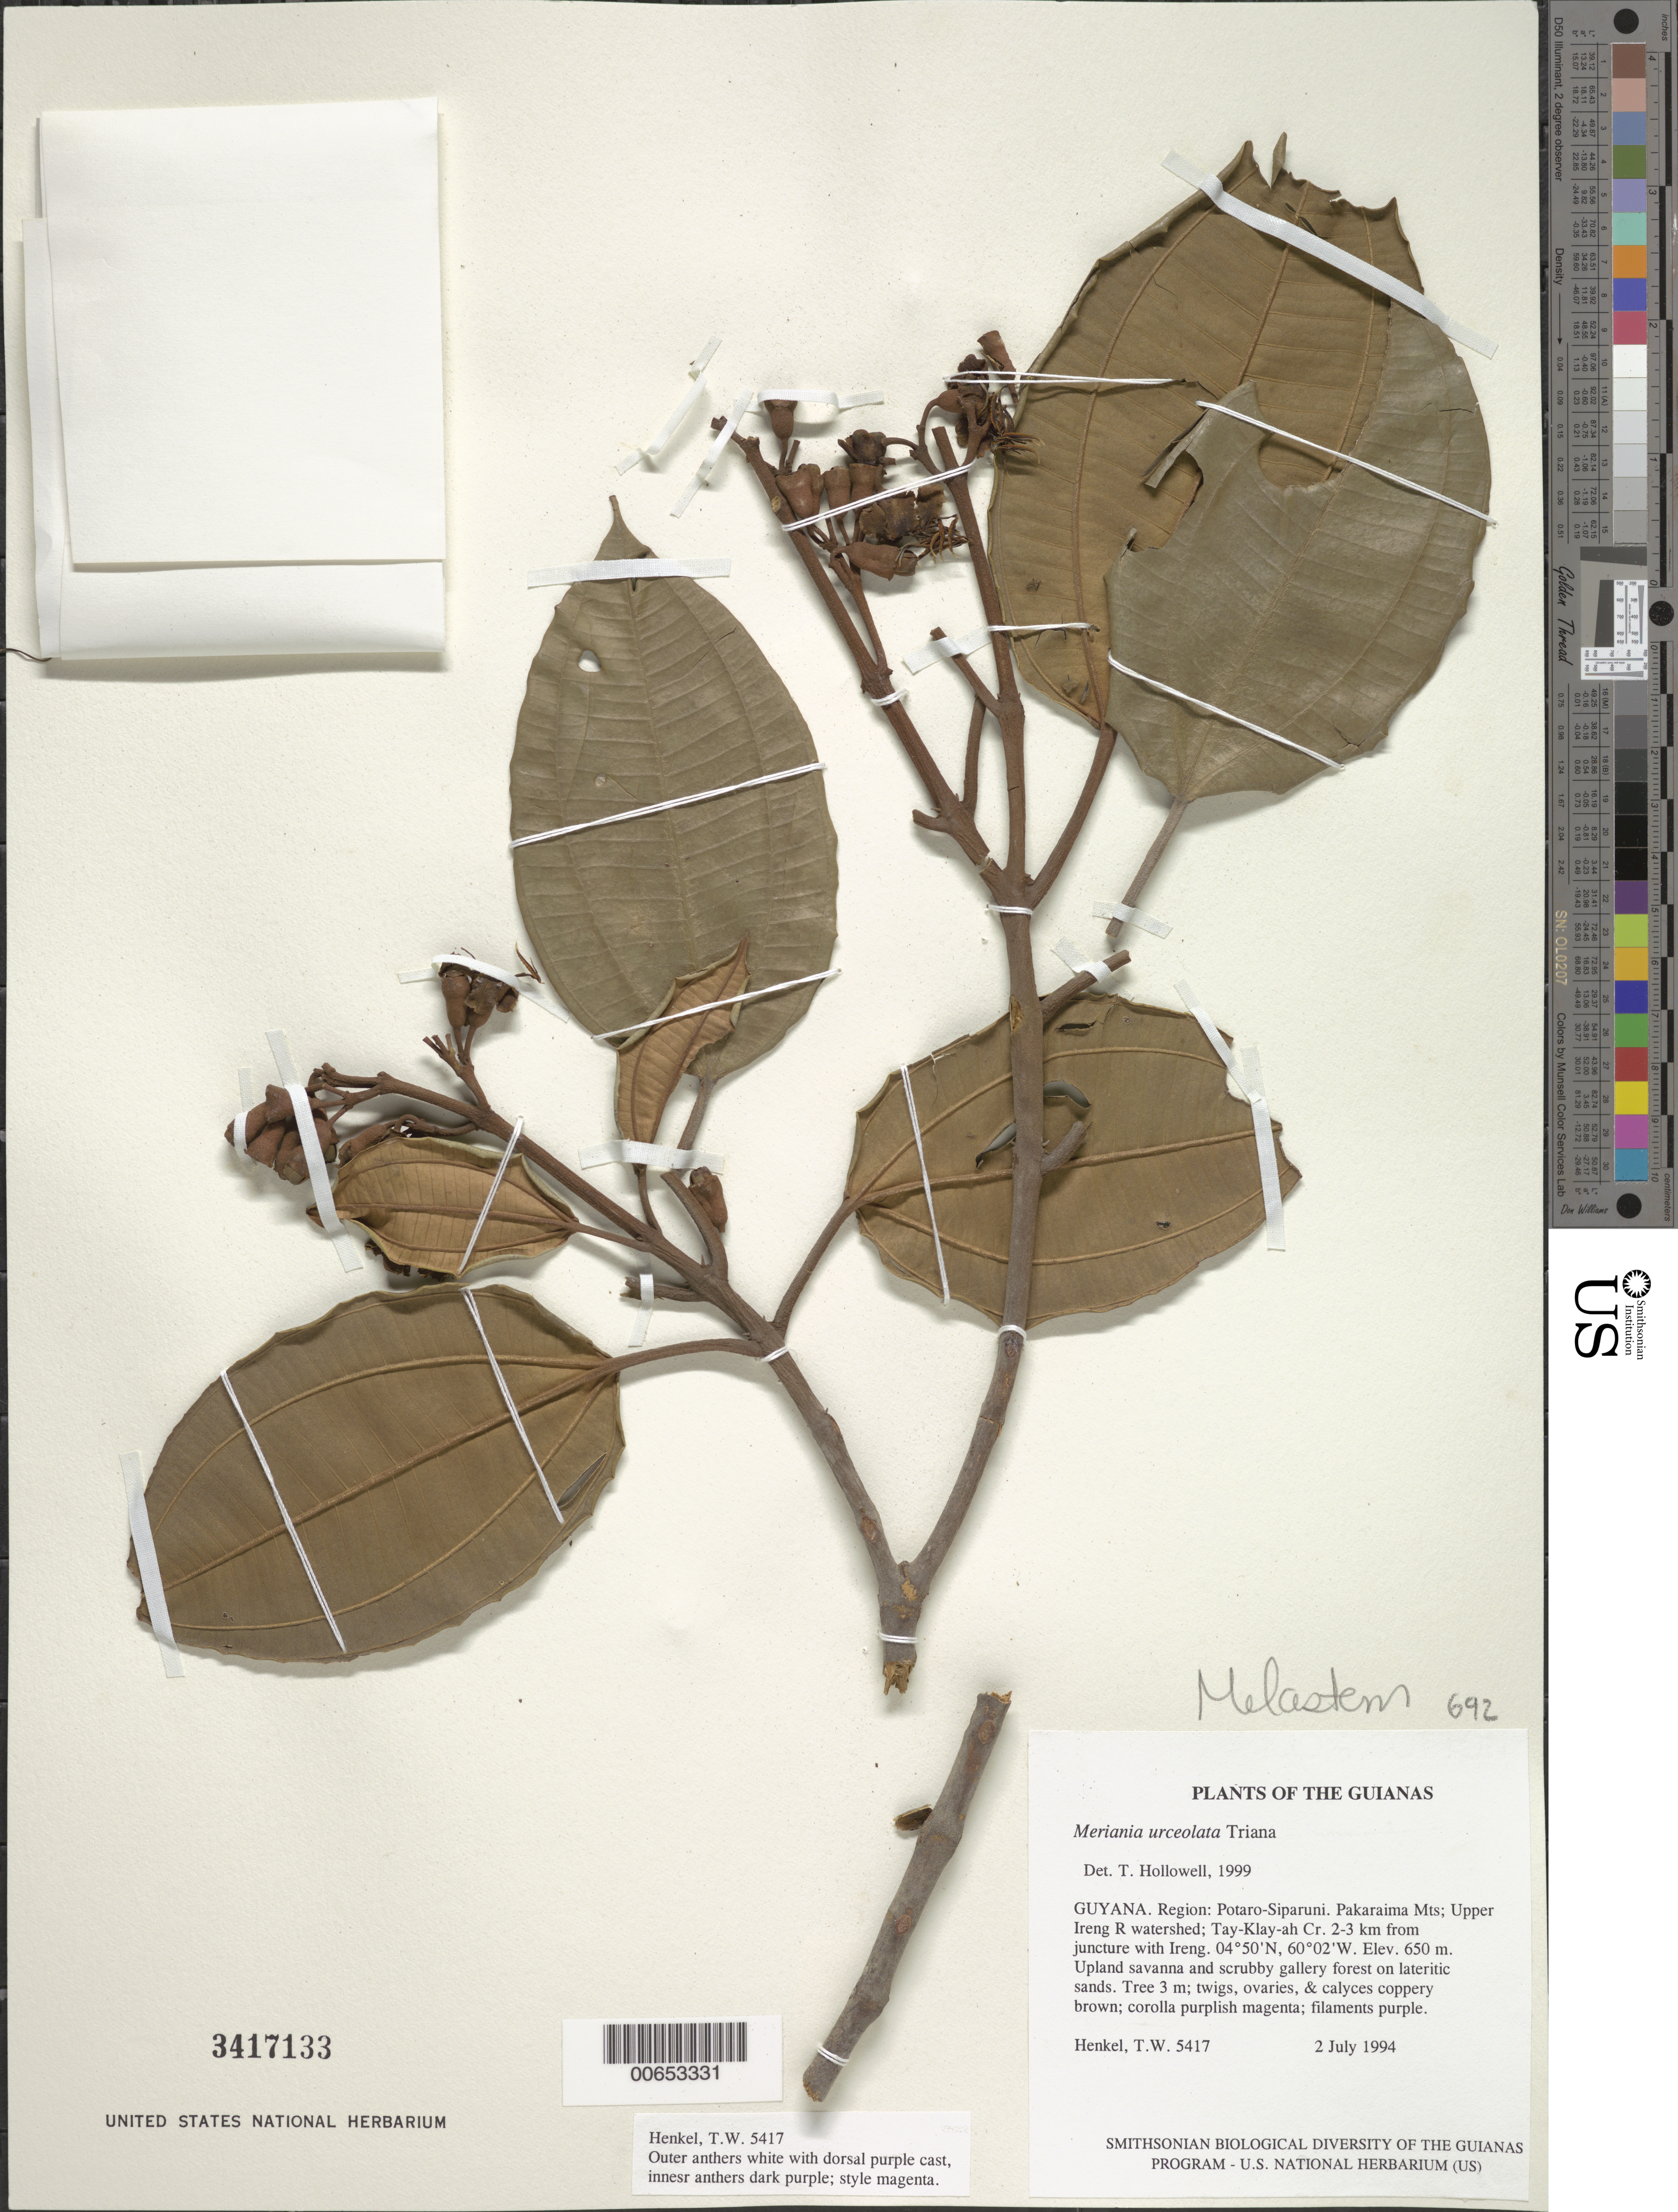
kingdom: Plantae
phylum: Tracheophyta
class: Magnoliopsida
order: Dilleniales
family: Dilleniaceae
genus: Doliocarpus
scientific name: Doliocarpus macrocarpus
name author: Mart. ex Eichler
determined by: Aymard C., G. A., (PORT), Univ. Nac. Exp. de los Llanos Ezequiel Zamora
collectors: T. Henkel, M. Chin, R. Williams & R. James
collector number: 5234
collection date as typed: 20 March 1994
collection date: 1994-03-20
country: Guyana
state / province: U. Takutu-U. Essequibo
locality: Gunn's Wai Wai Village, forest and savanna 2 km W of village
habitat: Savanna-fringing forest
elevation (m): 250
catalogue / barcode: US 3417133